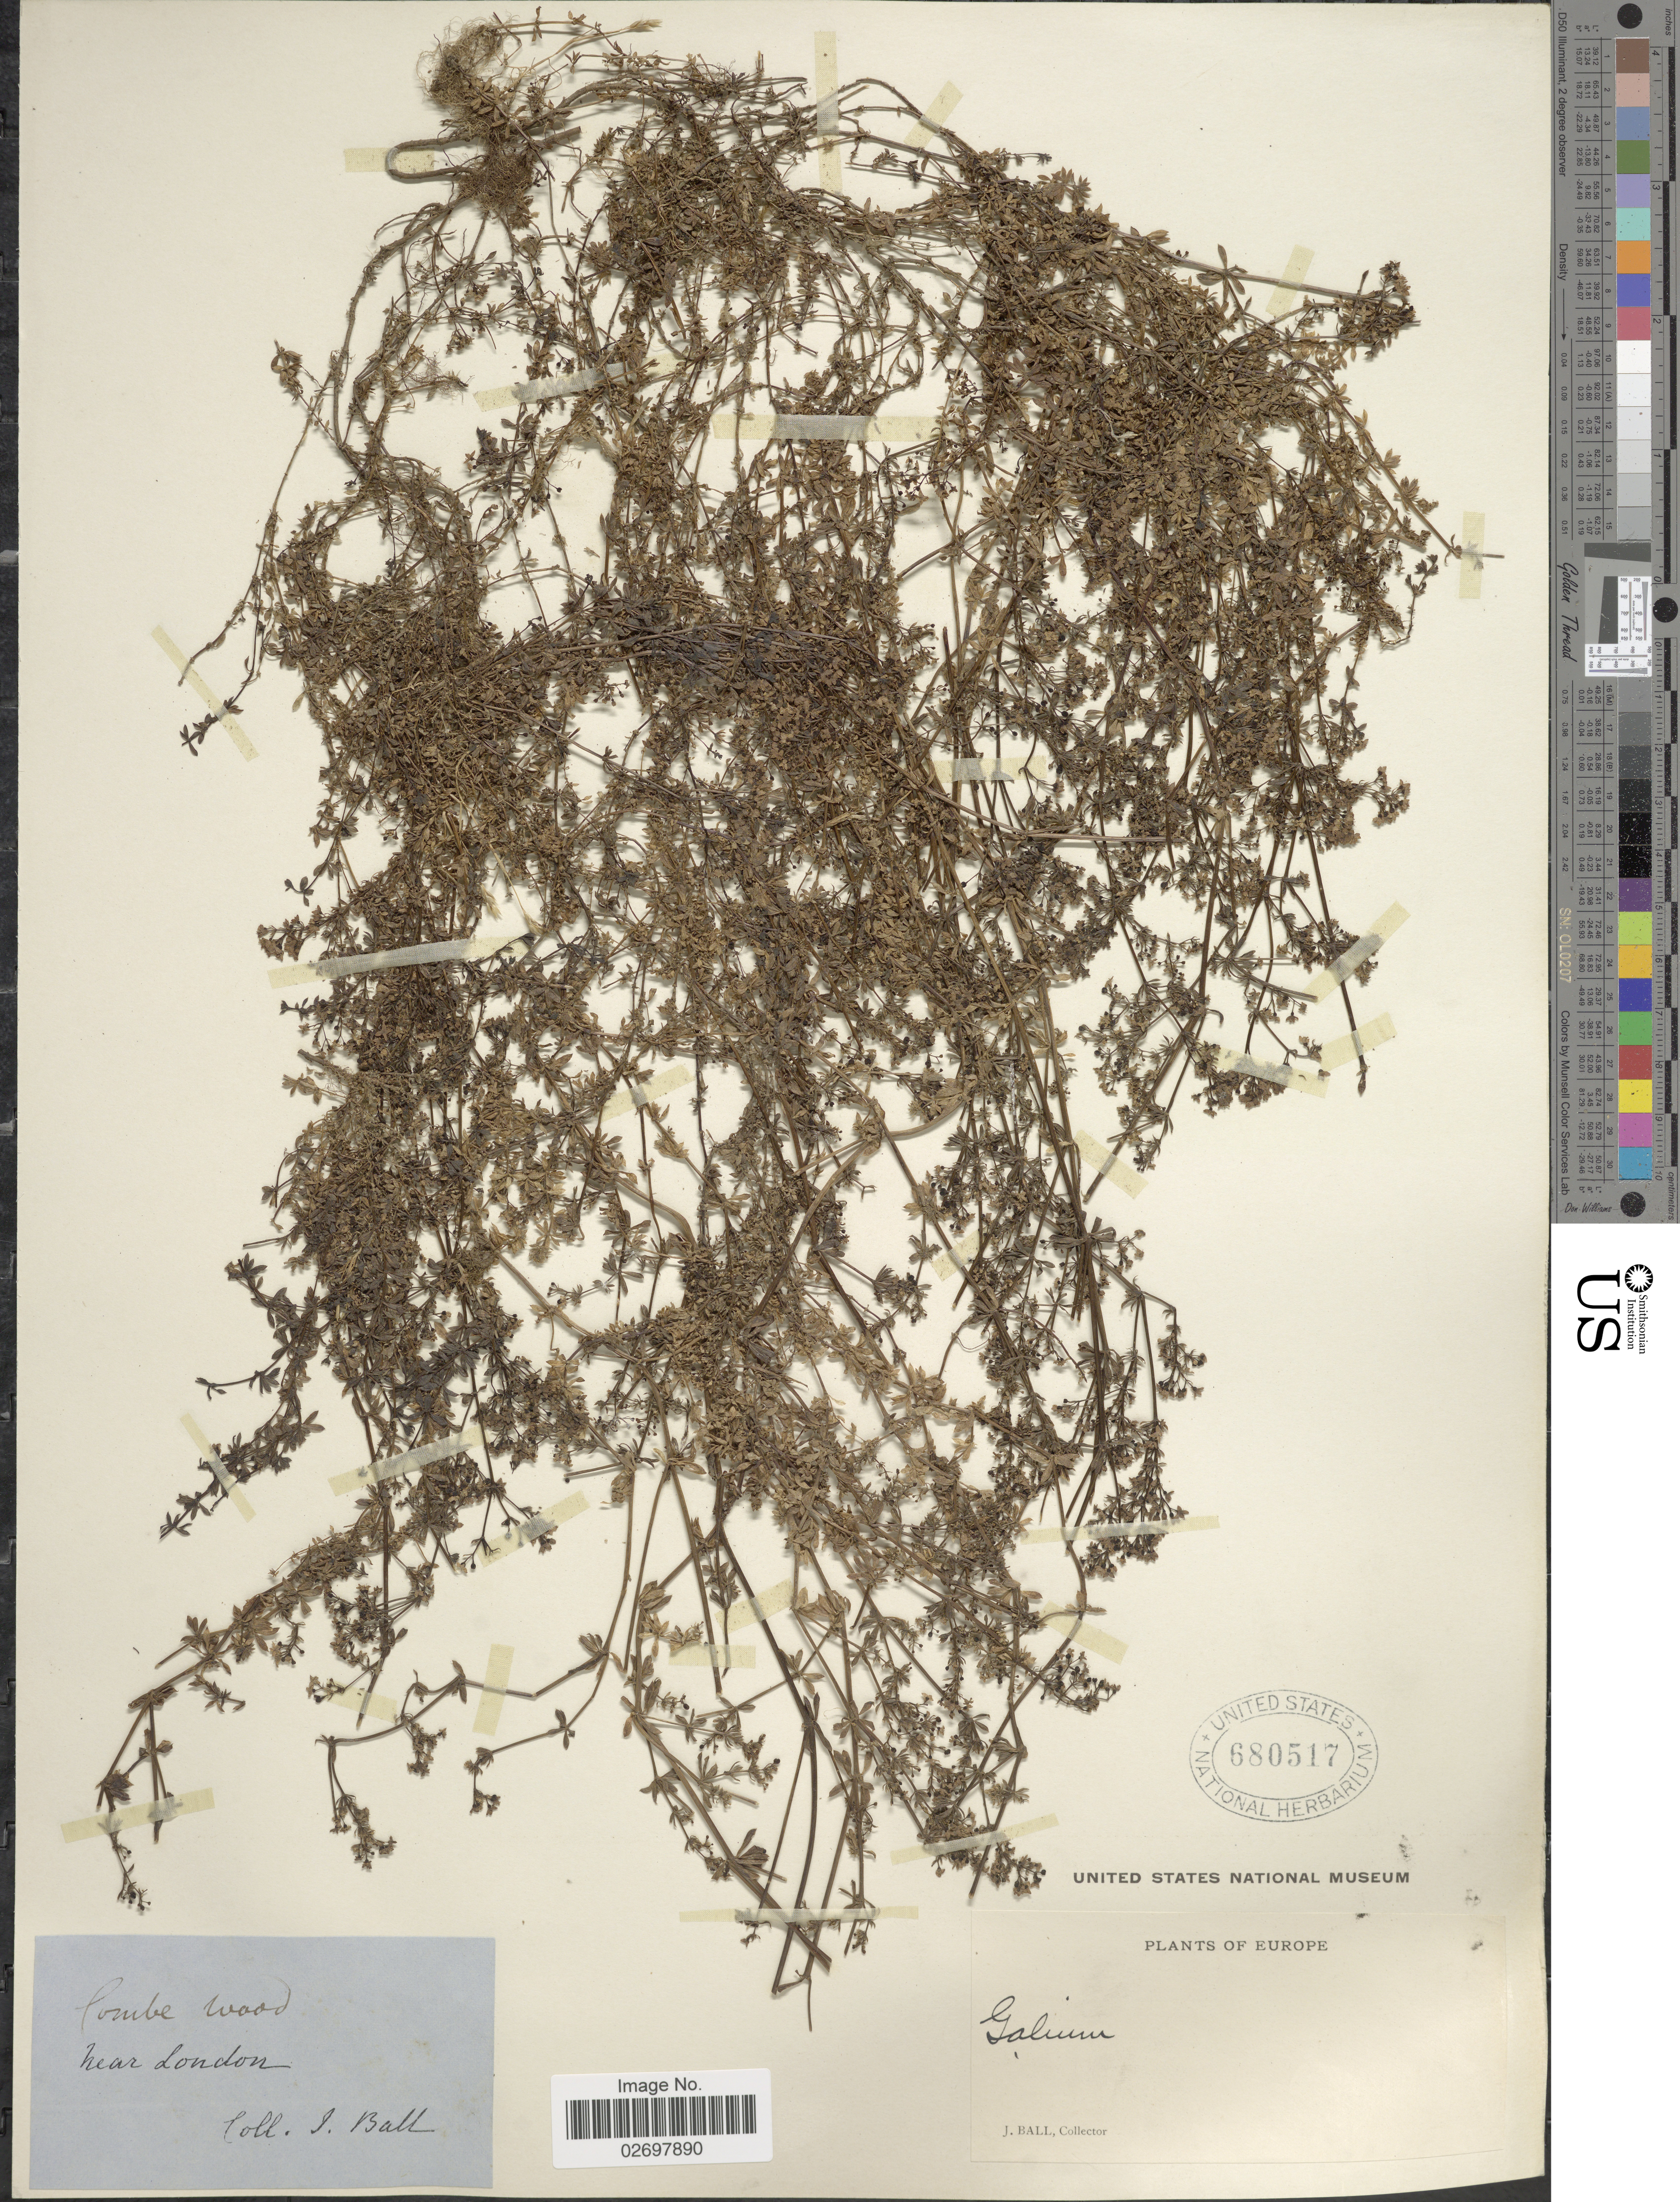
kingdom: Plantae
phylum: Tracheophyta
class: Magnoliopsida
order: Gentianales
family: Rubiaceae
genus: Galium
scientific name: Galium sp.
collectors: J. Ball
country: United Kingdom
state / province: England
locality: Near London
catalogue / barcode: US 680517